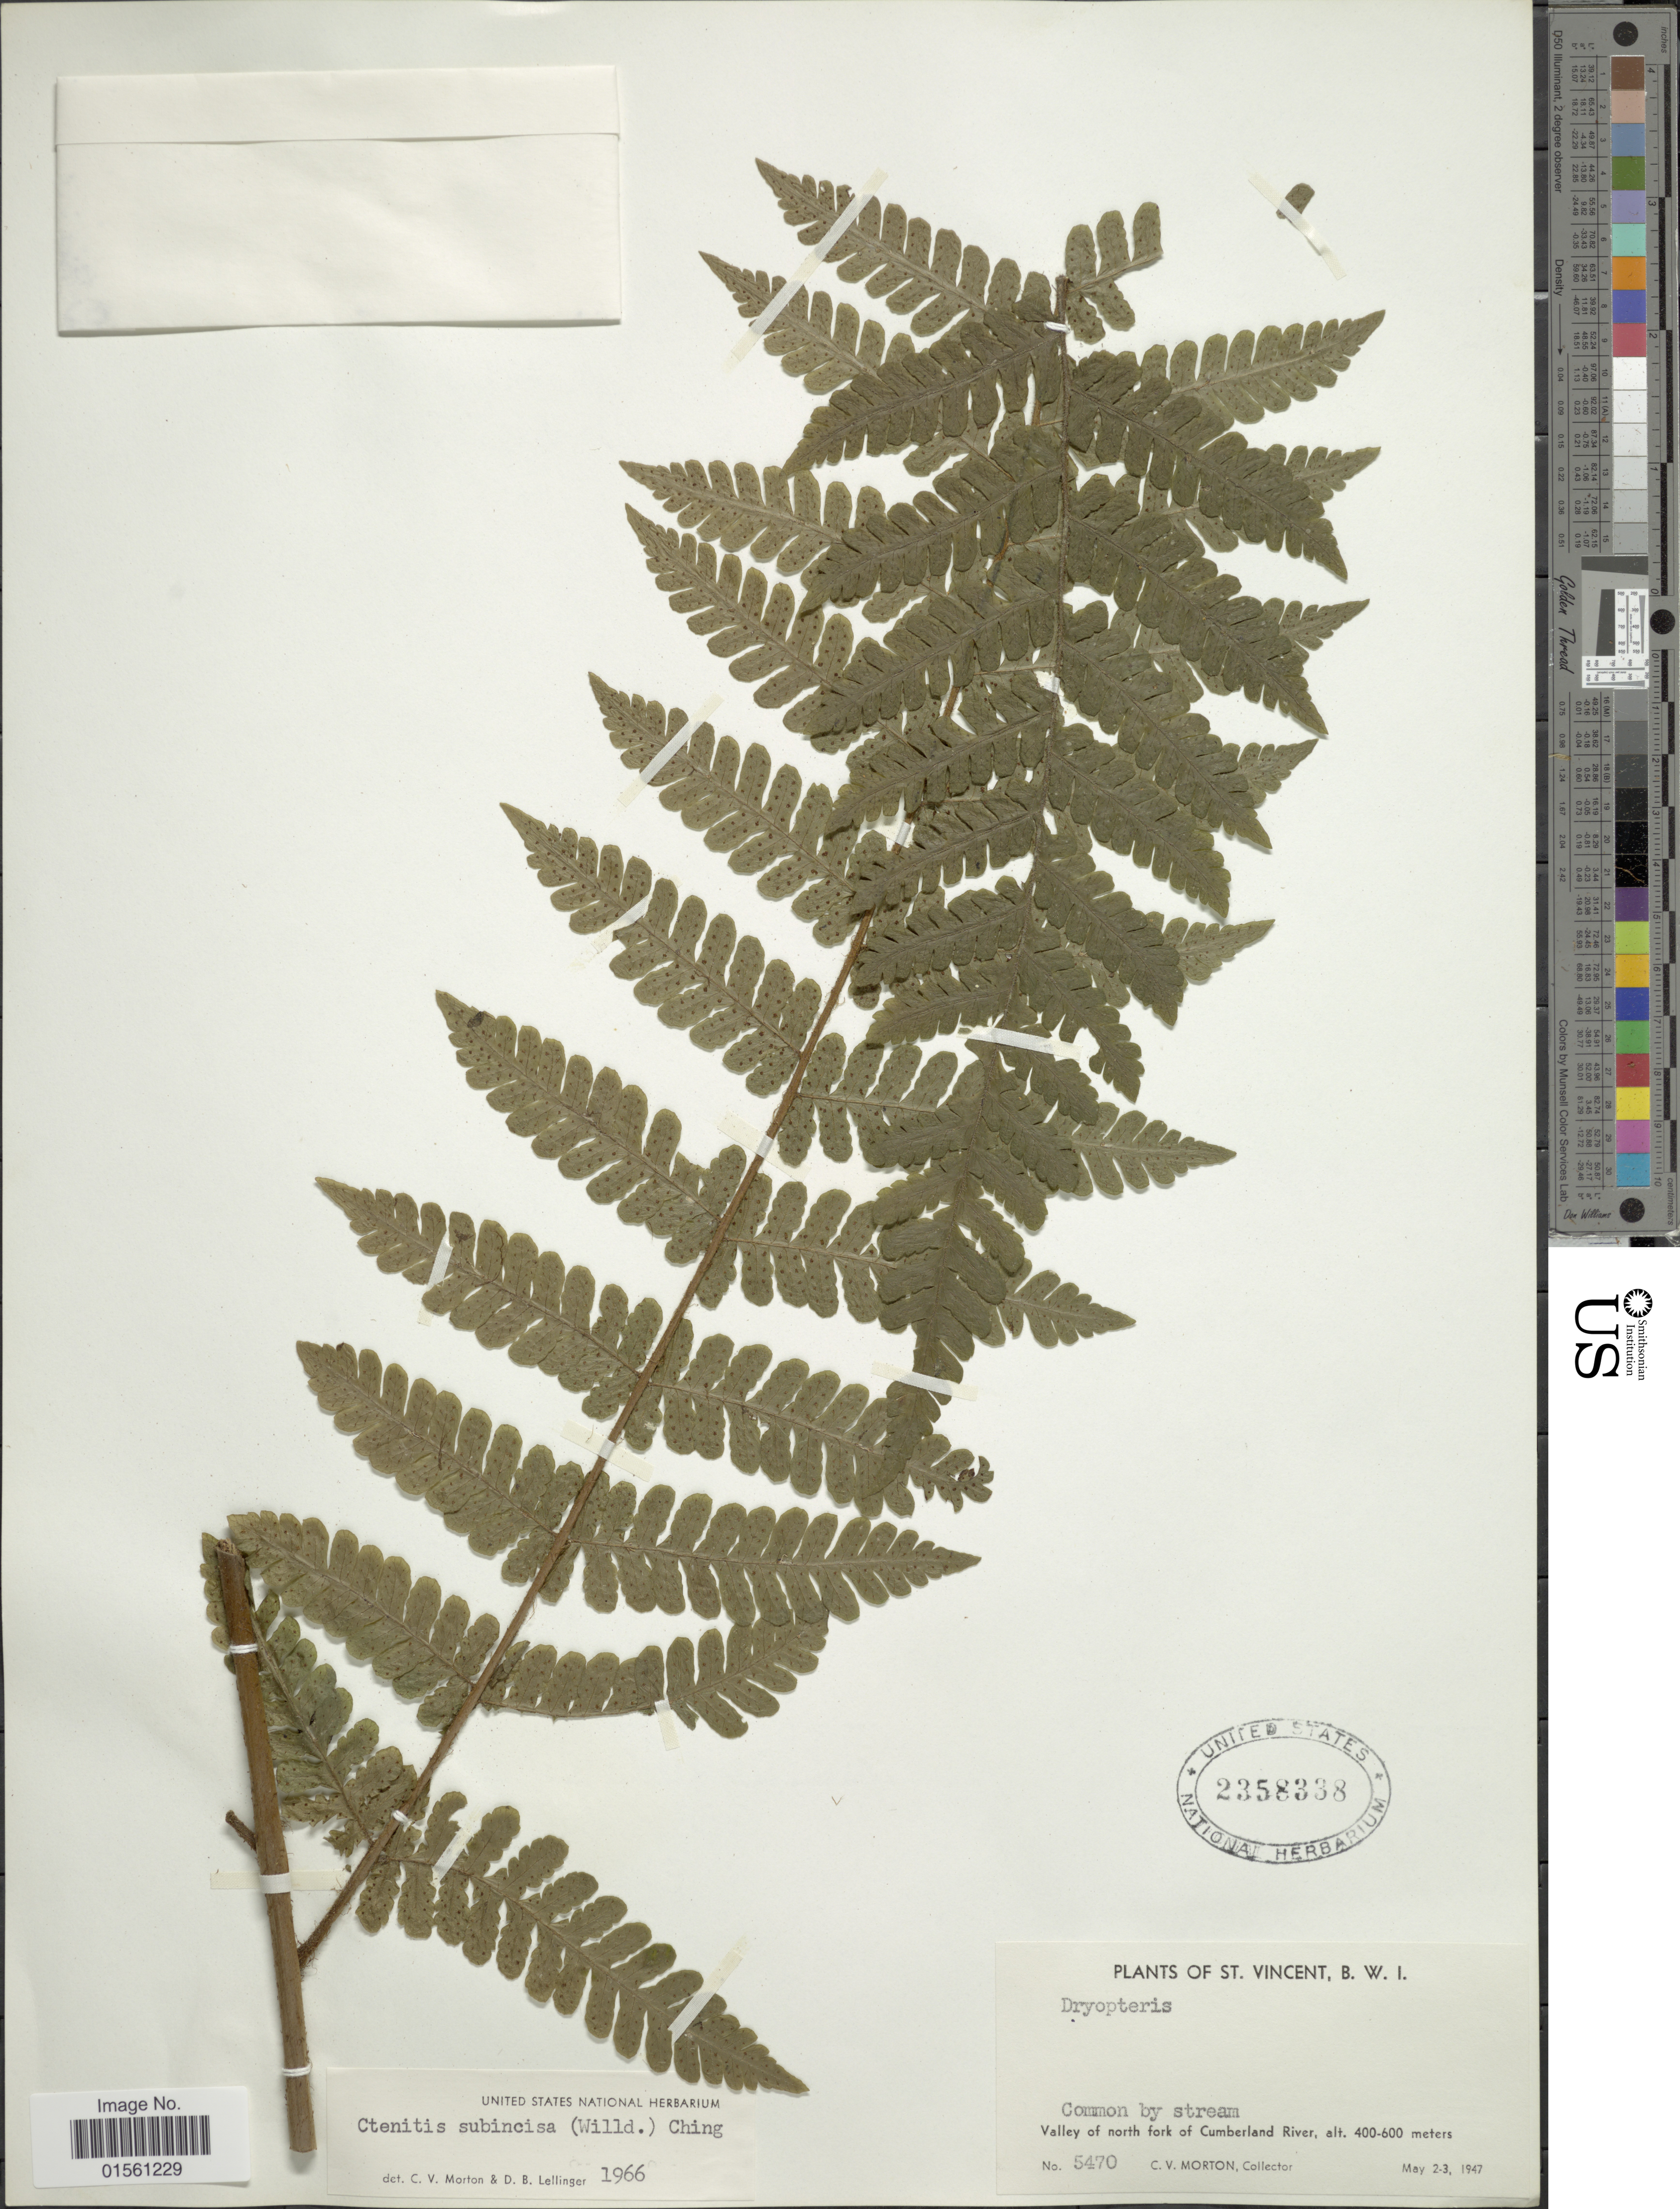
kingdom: Plantae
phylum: Tracheophyta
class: Polypodiopsida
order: Polypodiales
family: Dryopteridaceae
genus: Megalastrum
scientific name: Megalastrum subincisum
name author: (Willd.) A.R. Sm. & R.C. Moran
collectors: C. V. Morton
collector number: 5470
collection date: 1947-05-02/1947-05-03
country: St. Vincent - Grenadines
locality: St. Vincent, B. W. I., Common by stream, Along Chateaubelair River.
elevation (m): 400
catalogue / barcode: US 2358338